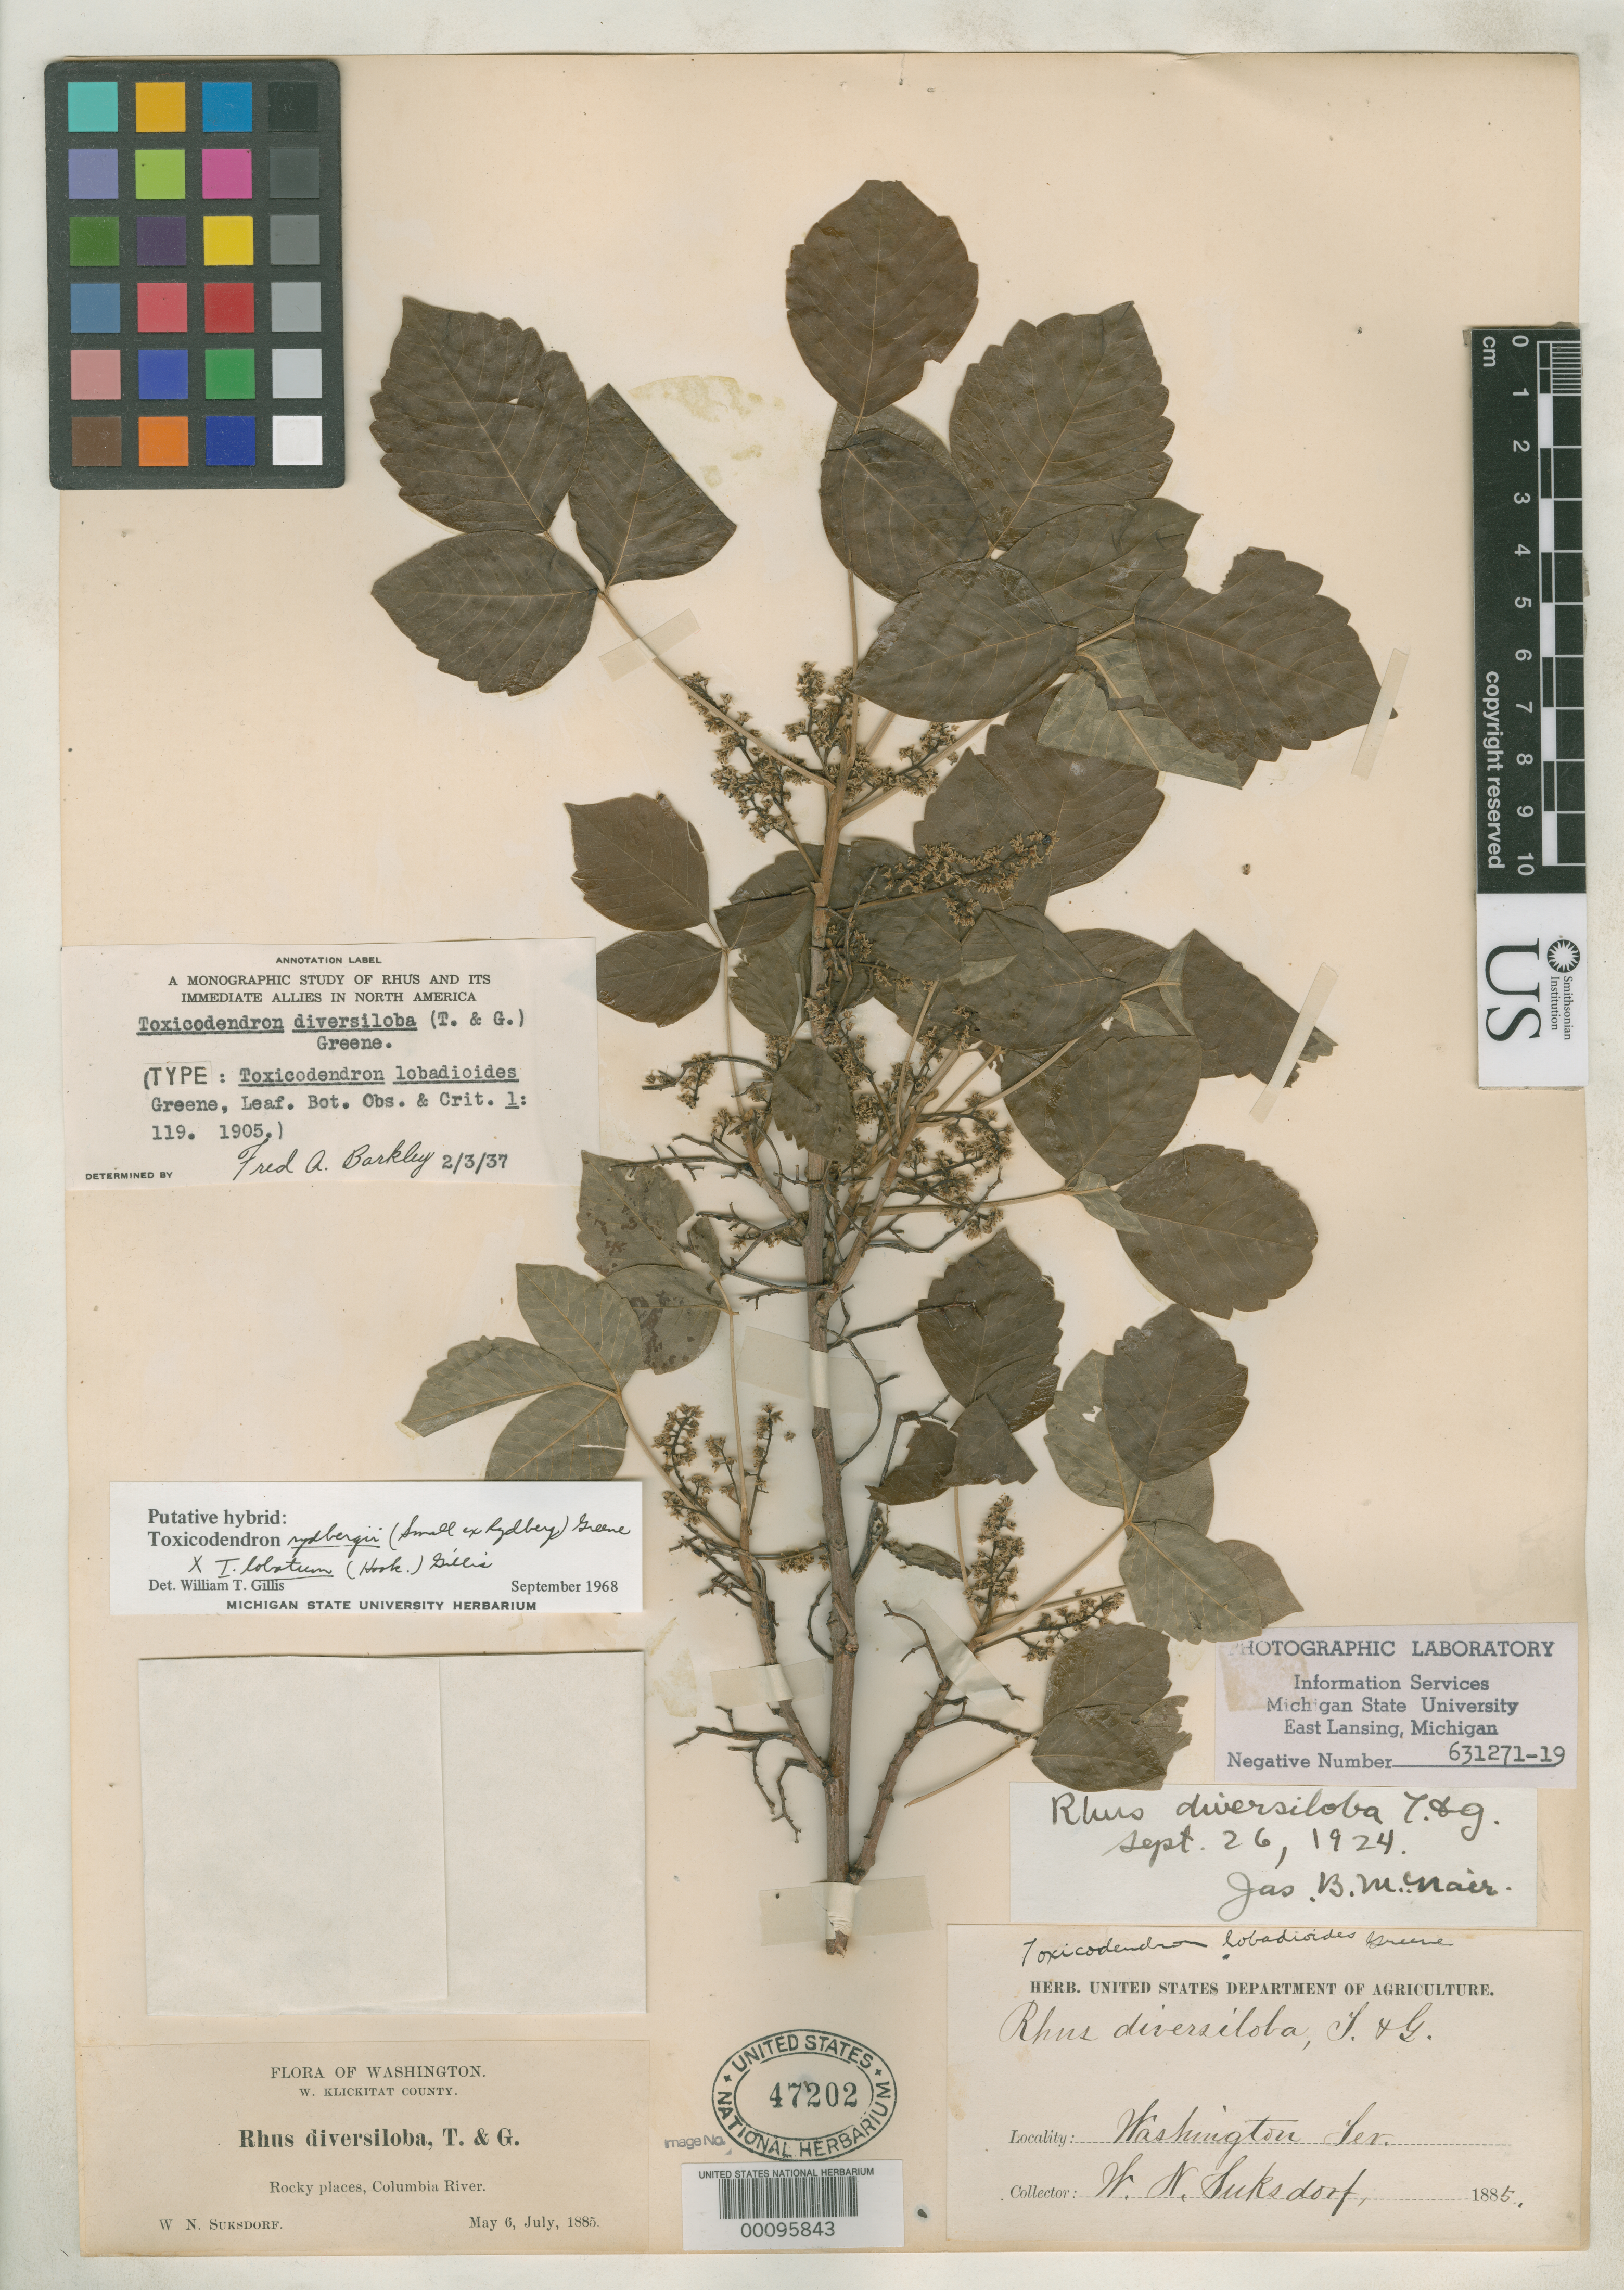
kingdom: Plantae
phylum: Tracheophyta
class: Magnoliopsida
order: Sapindales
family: Anacardiaceae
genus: Toxicodendron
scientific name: Toxicodendron lobadioides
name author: Greene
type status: Holotype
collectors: W. N. Suksdorf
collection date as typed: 06 May 1885 and -- Jul 1885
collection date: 1885-05-06,1885-07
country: United States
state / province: Washington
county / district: Klickitat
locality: Along Colombia E of Cascades.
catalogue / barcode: US 47202